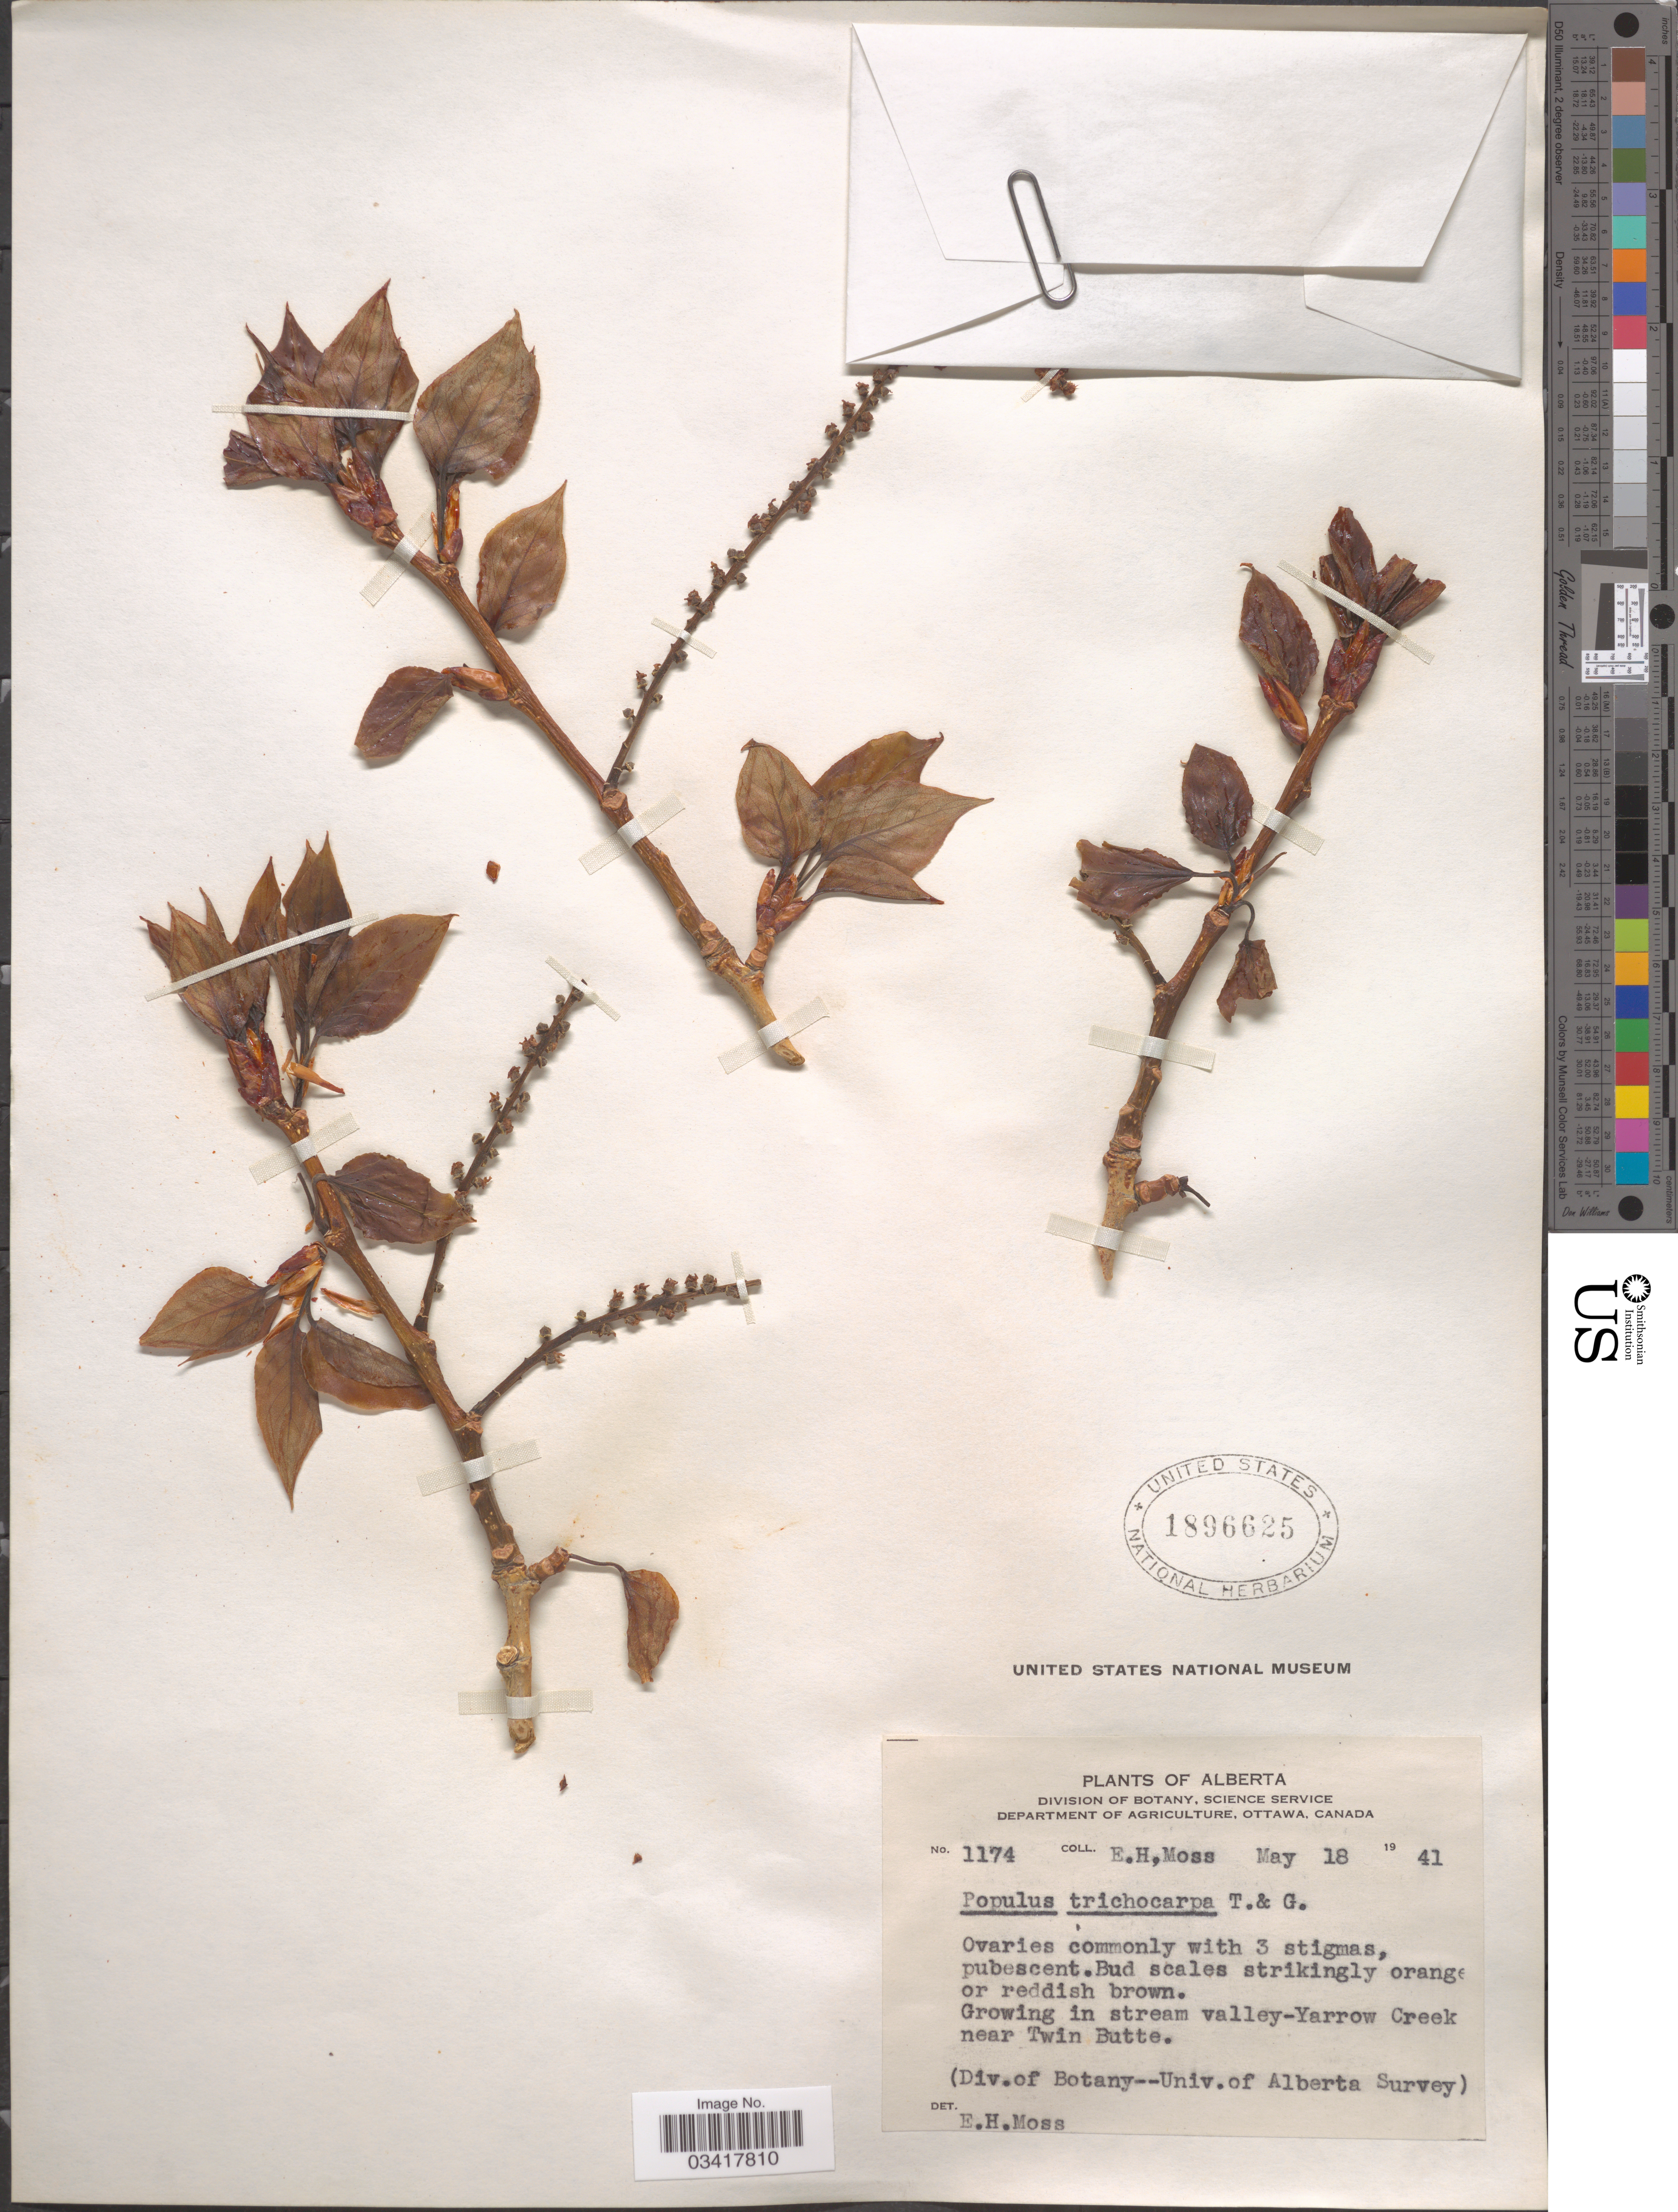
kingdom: Plantae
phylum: Tracheophyta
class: Magnoliopsida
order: Malpighiales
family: Salicaceae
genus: Populus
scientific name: Populus trichocarpa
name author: Torr. & A. Gray ex W. Hook.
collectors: E. Moss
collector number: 1174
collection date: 1941-05-18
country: Canada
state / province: Alberta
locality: Yarrow Creek near Twin Butte.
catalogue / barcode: US 1896625